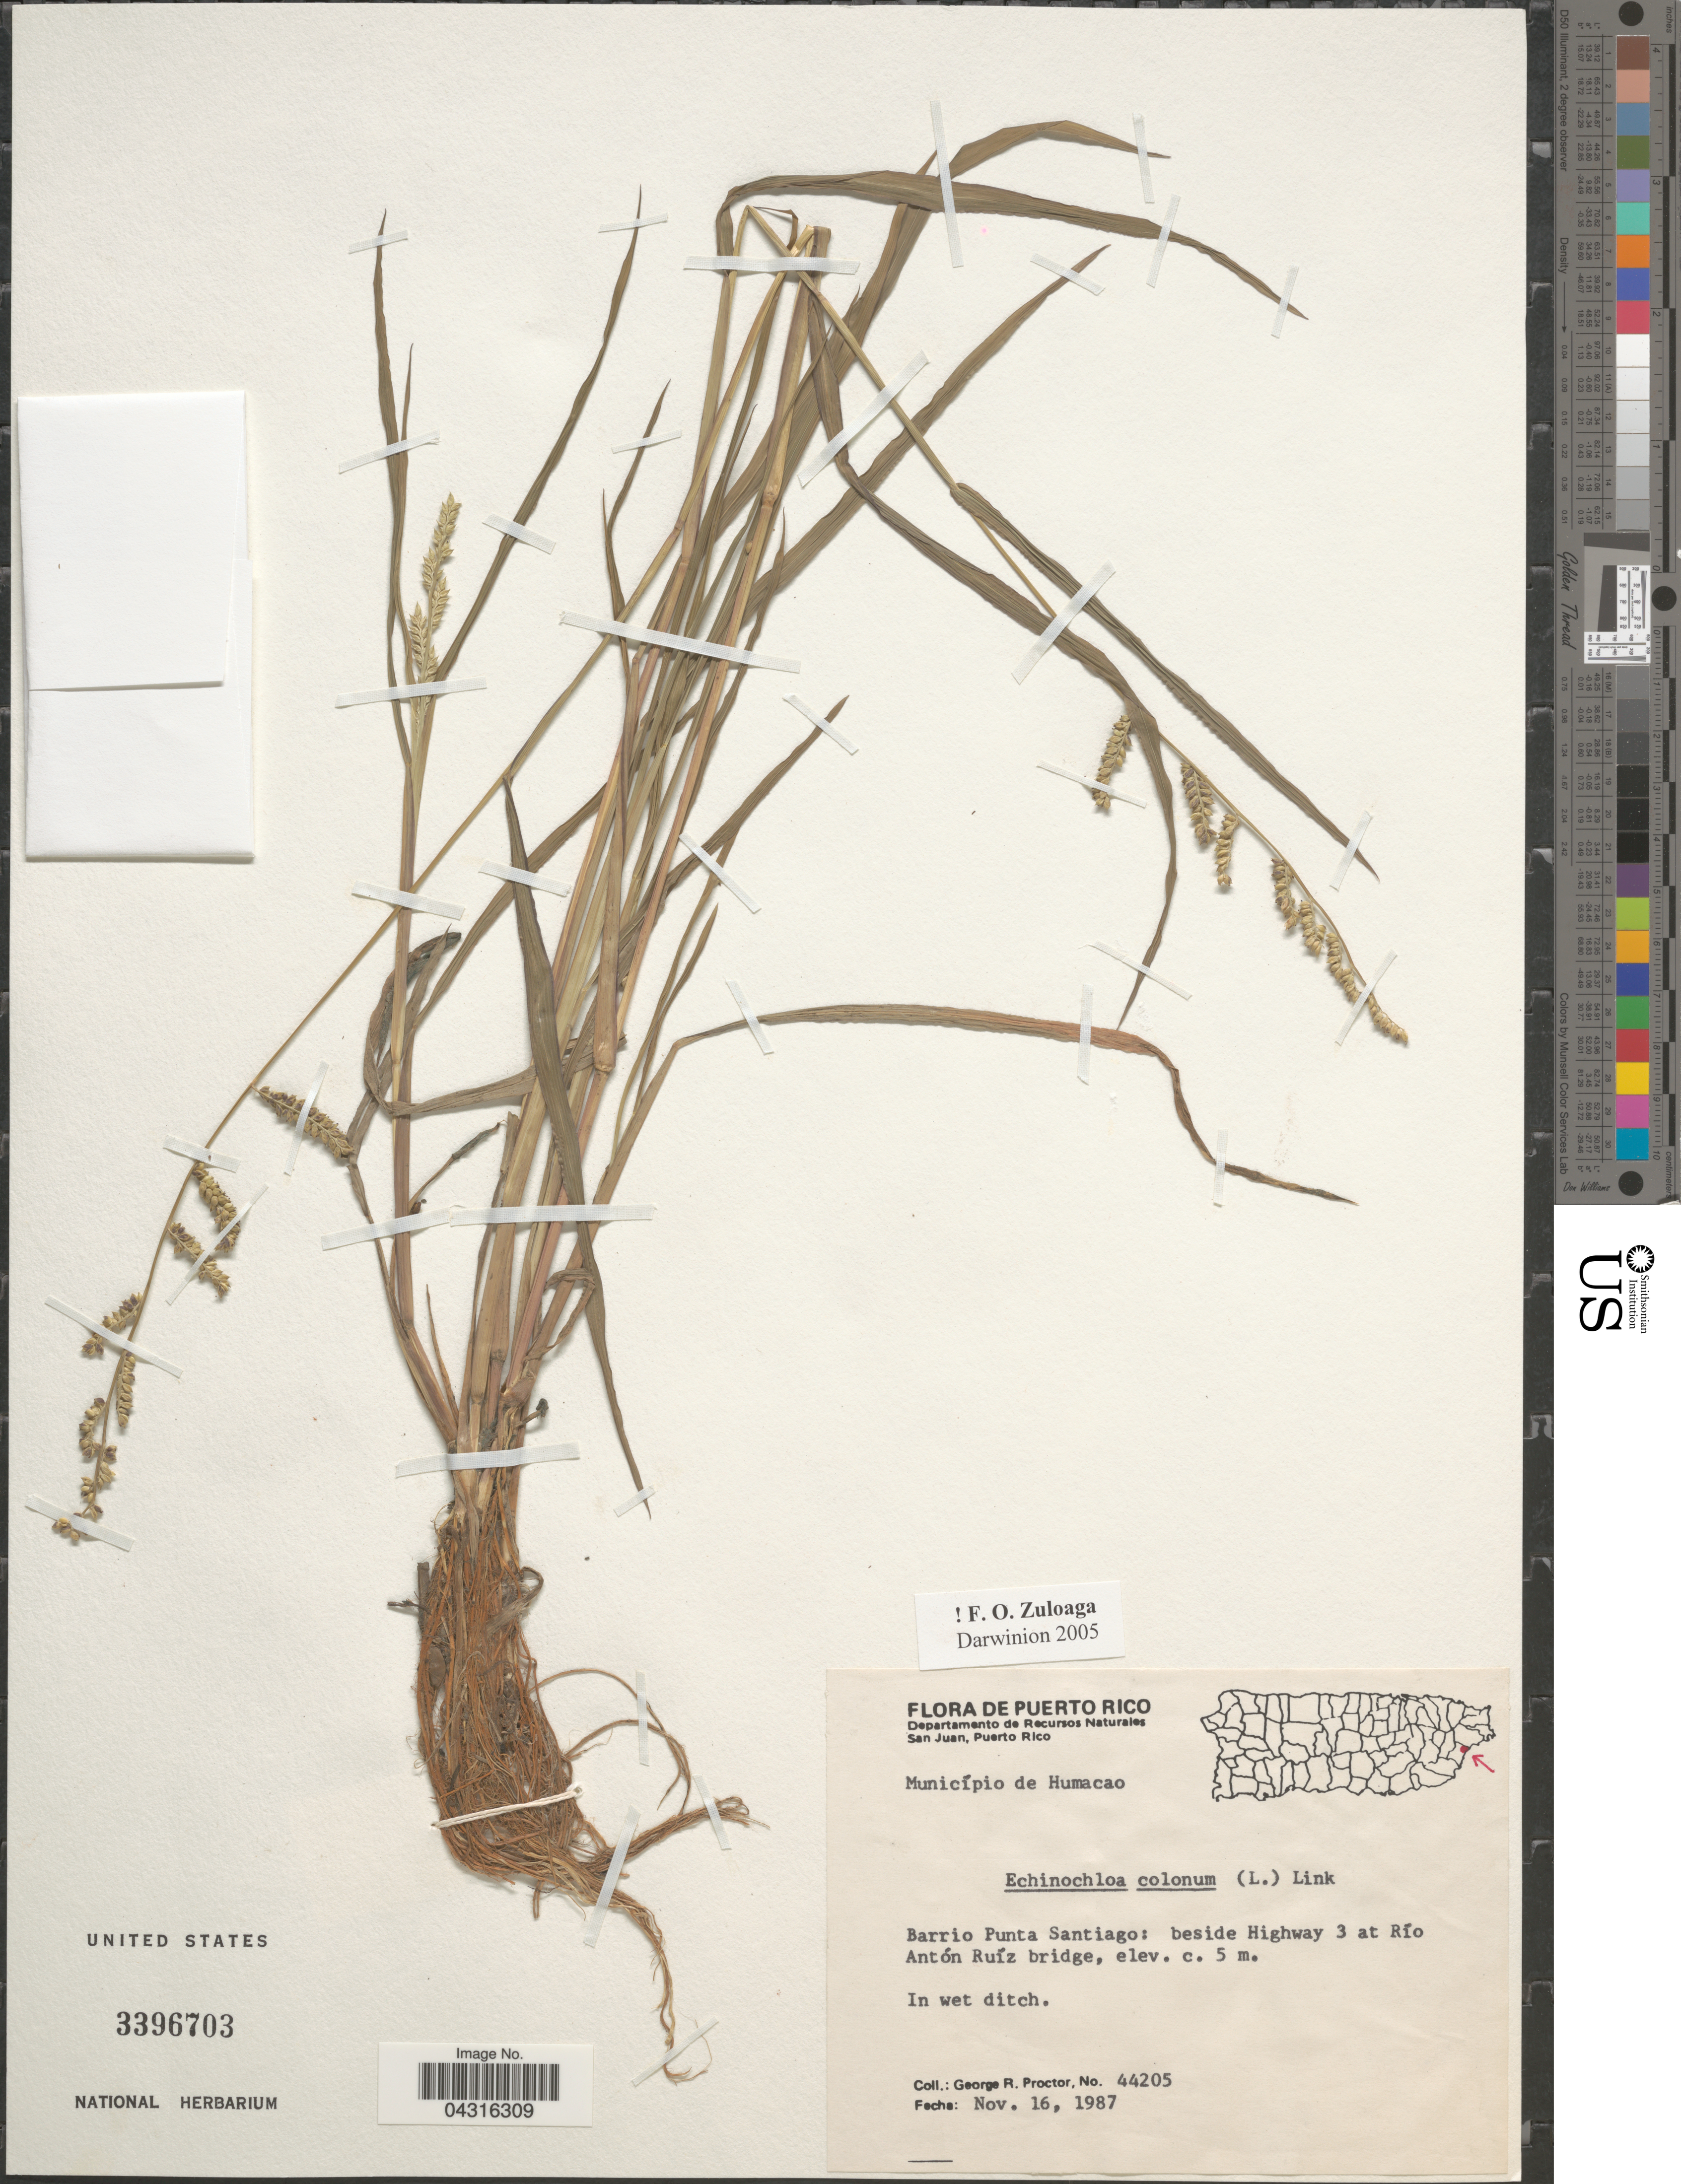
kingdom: Plantae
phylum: Tracheophyta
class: Liliopsida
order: Poales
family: Poaceae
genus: Echinochloa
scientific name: Echinochloa colona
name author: (L.) Link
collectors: G. R. Proctor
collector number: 44205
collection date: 1987-11-16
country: Puerto Rico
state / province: Humacao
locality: Município de Humacao. Barrio Punta Santiago: beside Highway 3 at Río Antón Ruíz bridge.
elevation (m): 5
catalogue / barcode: US 3396703